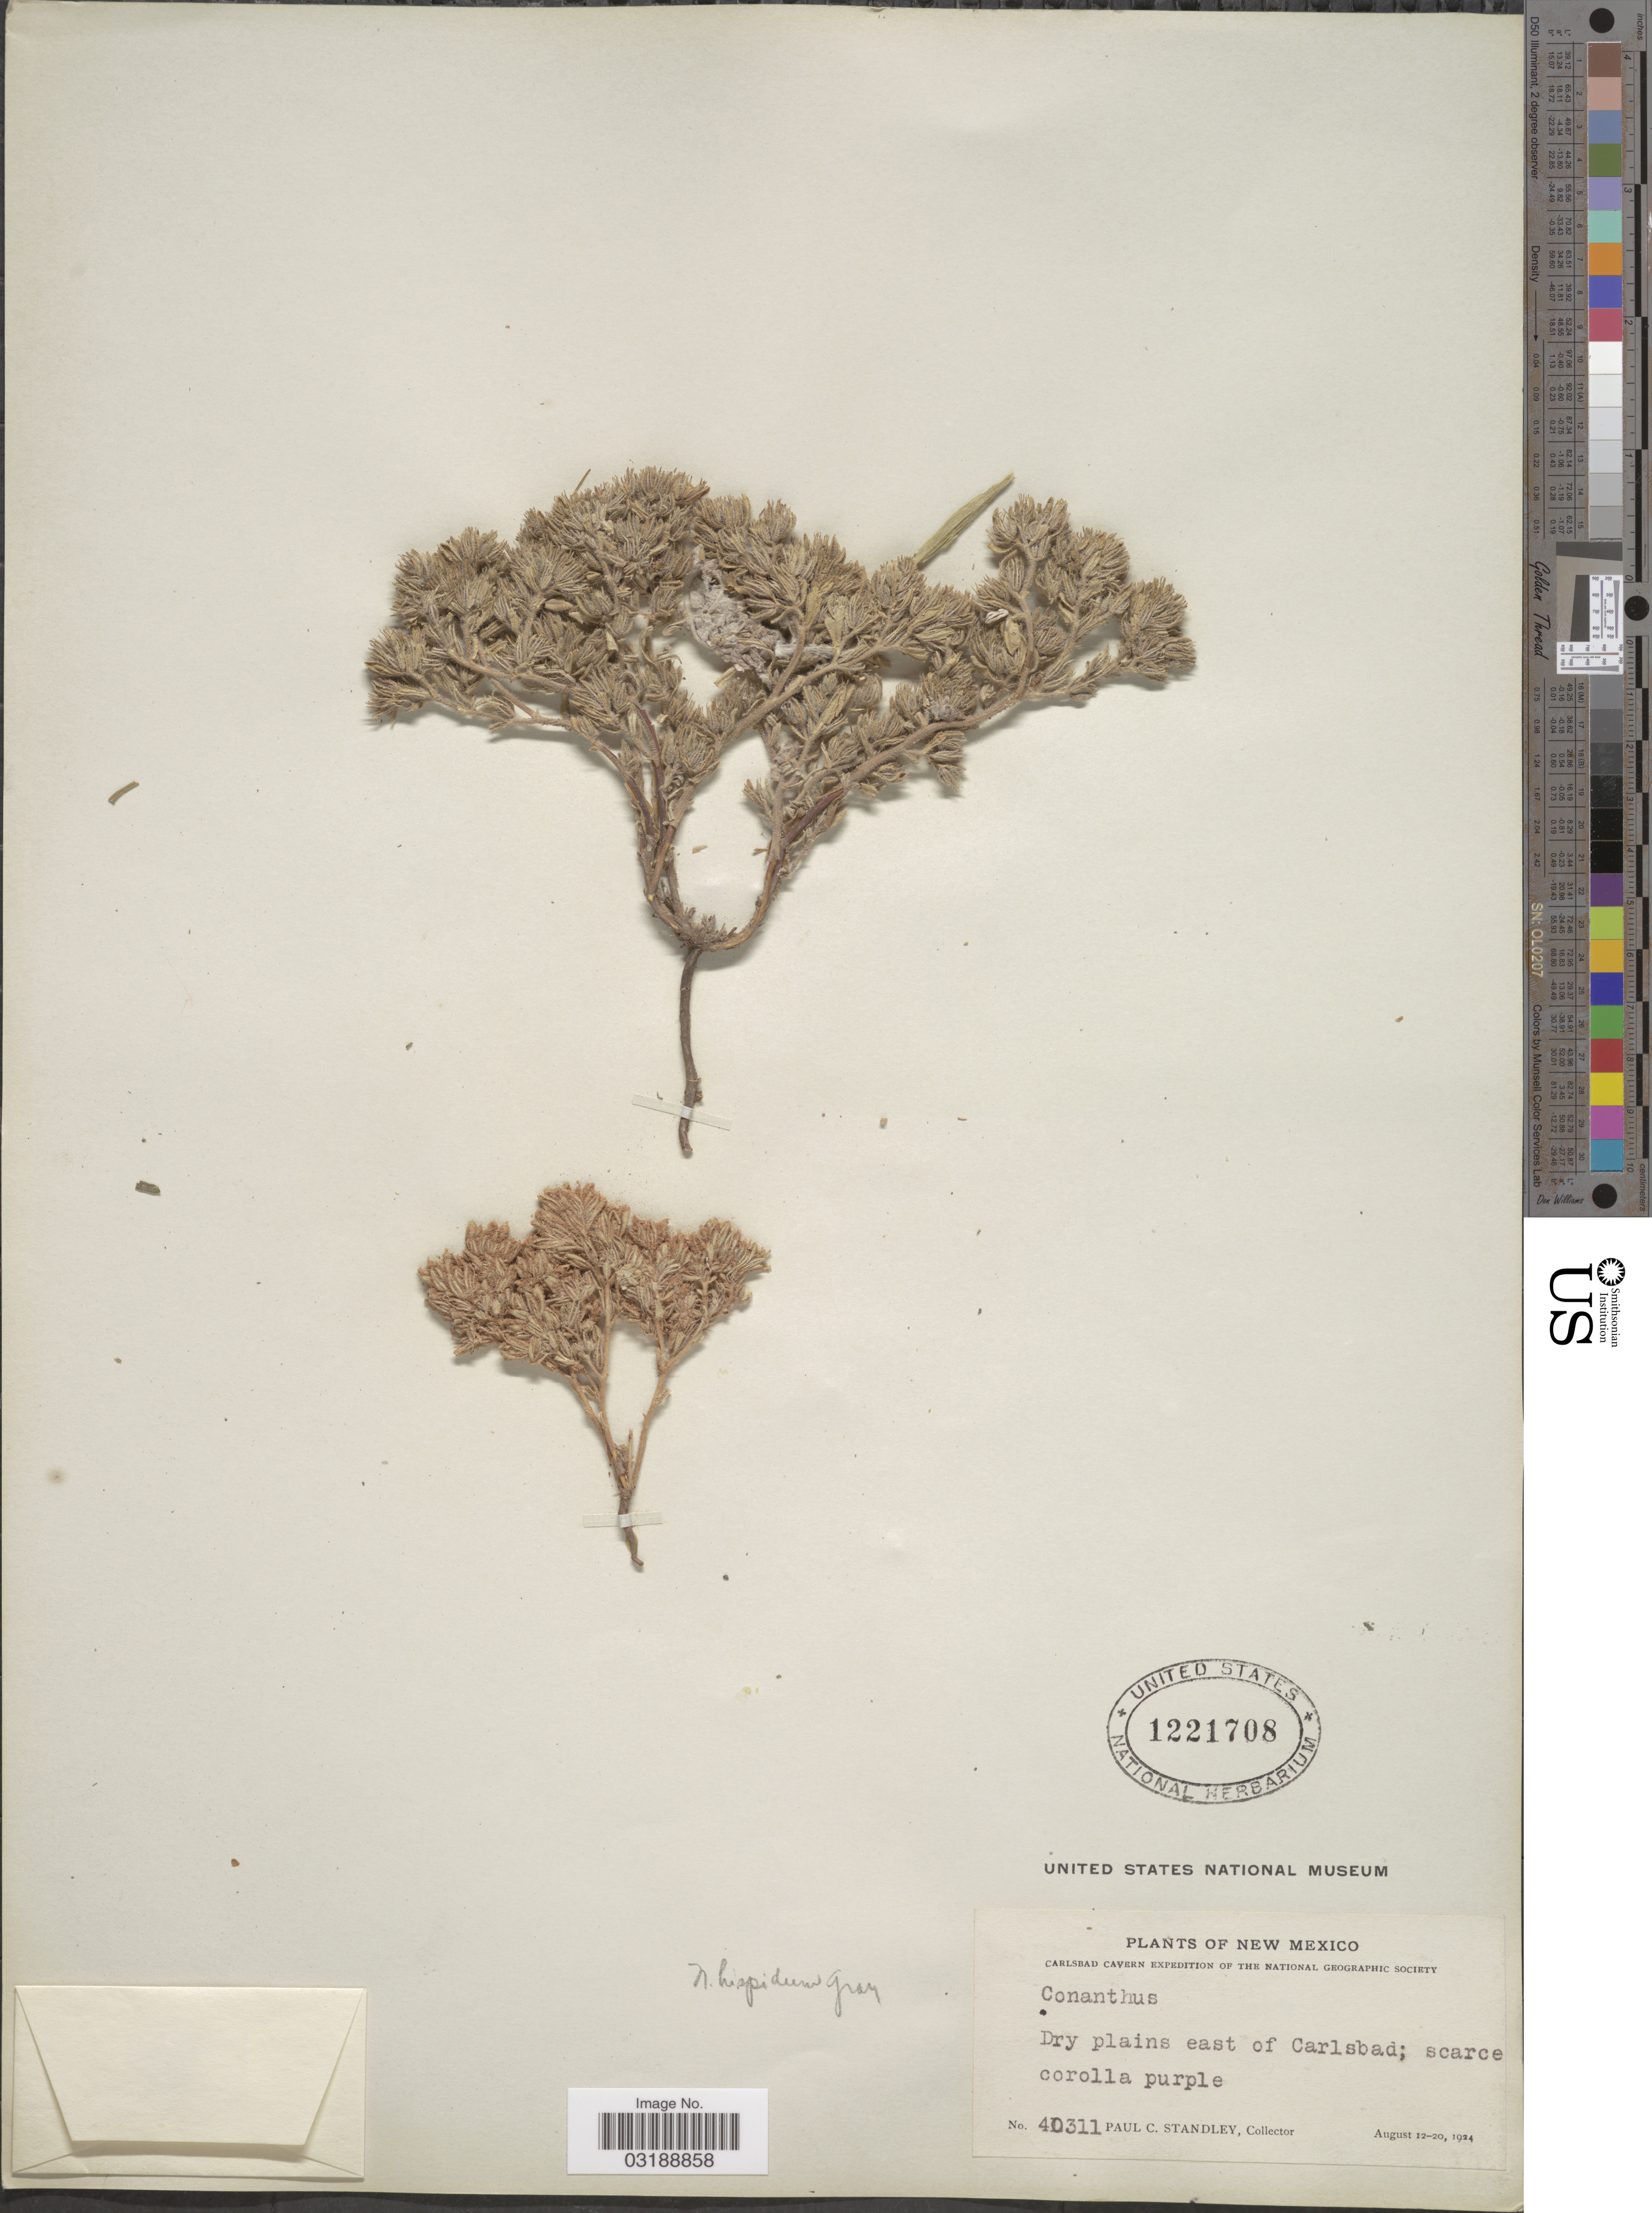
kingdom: Plantae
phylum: Tracheophyta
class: Magnoliopsida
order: Boraginales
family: Namaceae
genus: Nama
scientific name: Nama hispida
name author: A. Gray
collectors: P. C. Standley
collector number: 40311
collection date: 1924-08-12/1924-08-20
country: United States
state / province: New Mexico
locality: Dry plains east of Carlsbad.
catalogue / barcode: US 1221708